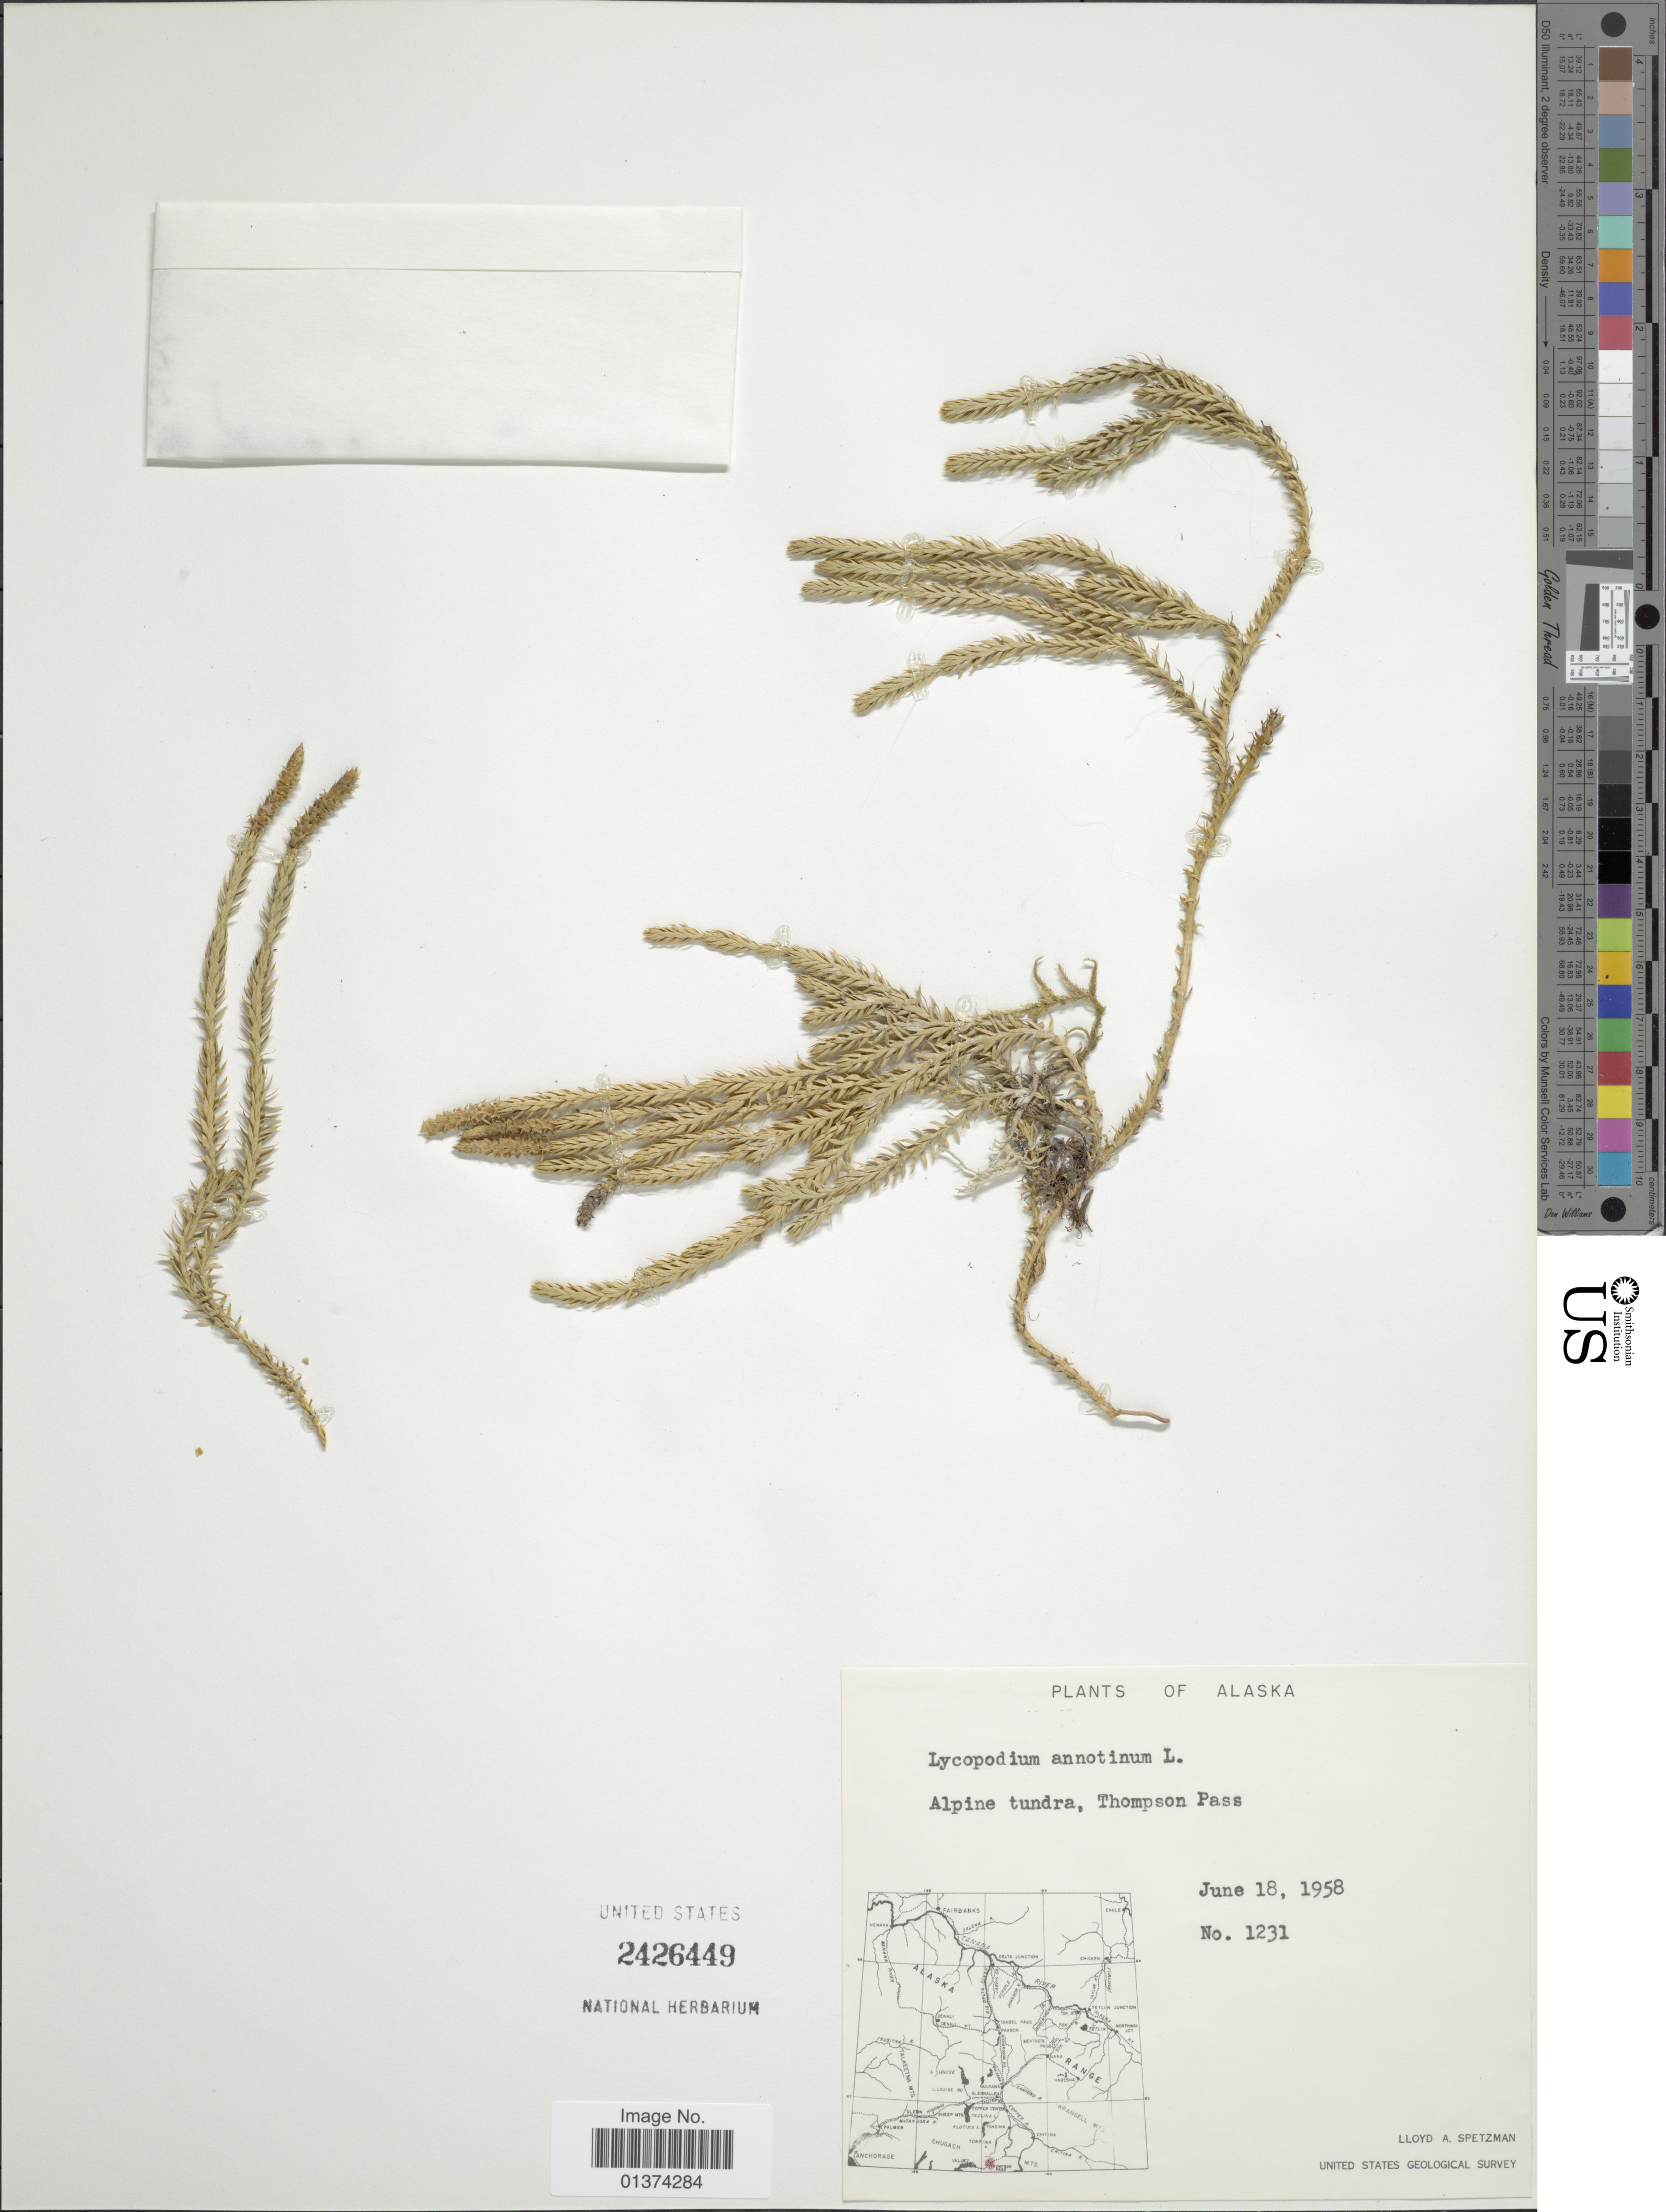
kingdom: Plantae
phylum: Tracheophyta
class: Lycopodiopsida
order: Lycopodiales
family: Lycopodiaceae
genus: Spinulum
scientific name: Spinulum annotinum subsp. annotinum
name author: (L.) A. Haines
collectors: L. Spetzman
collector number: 1231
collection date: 1958-06-18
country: United States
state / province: Alaska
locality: Alpine tundra, Thomson Pass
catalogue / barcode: US 2426449